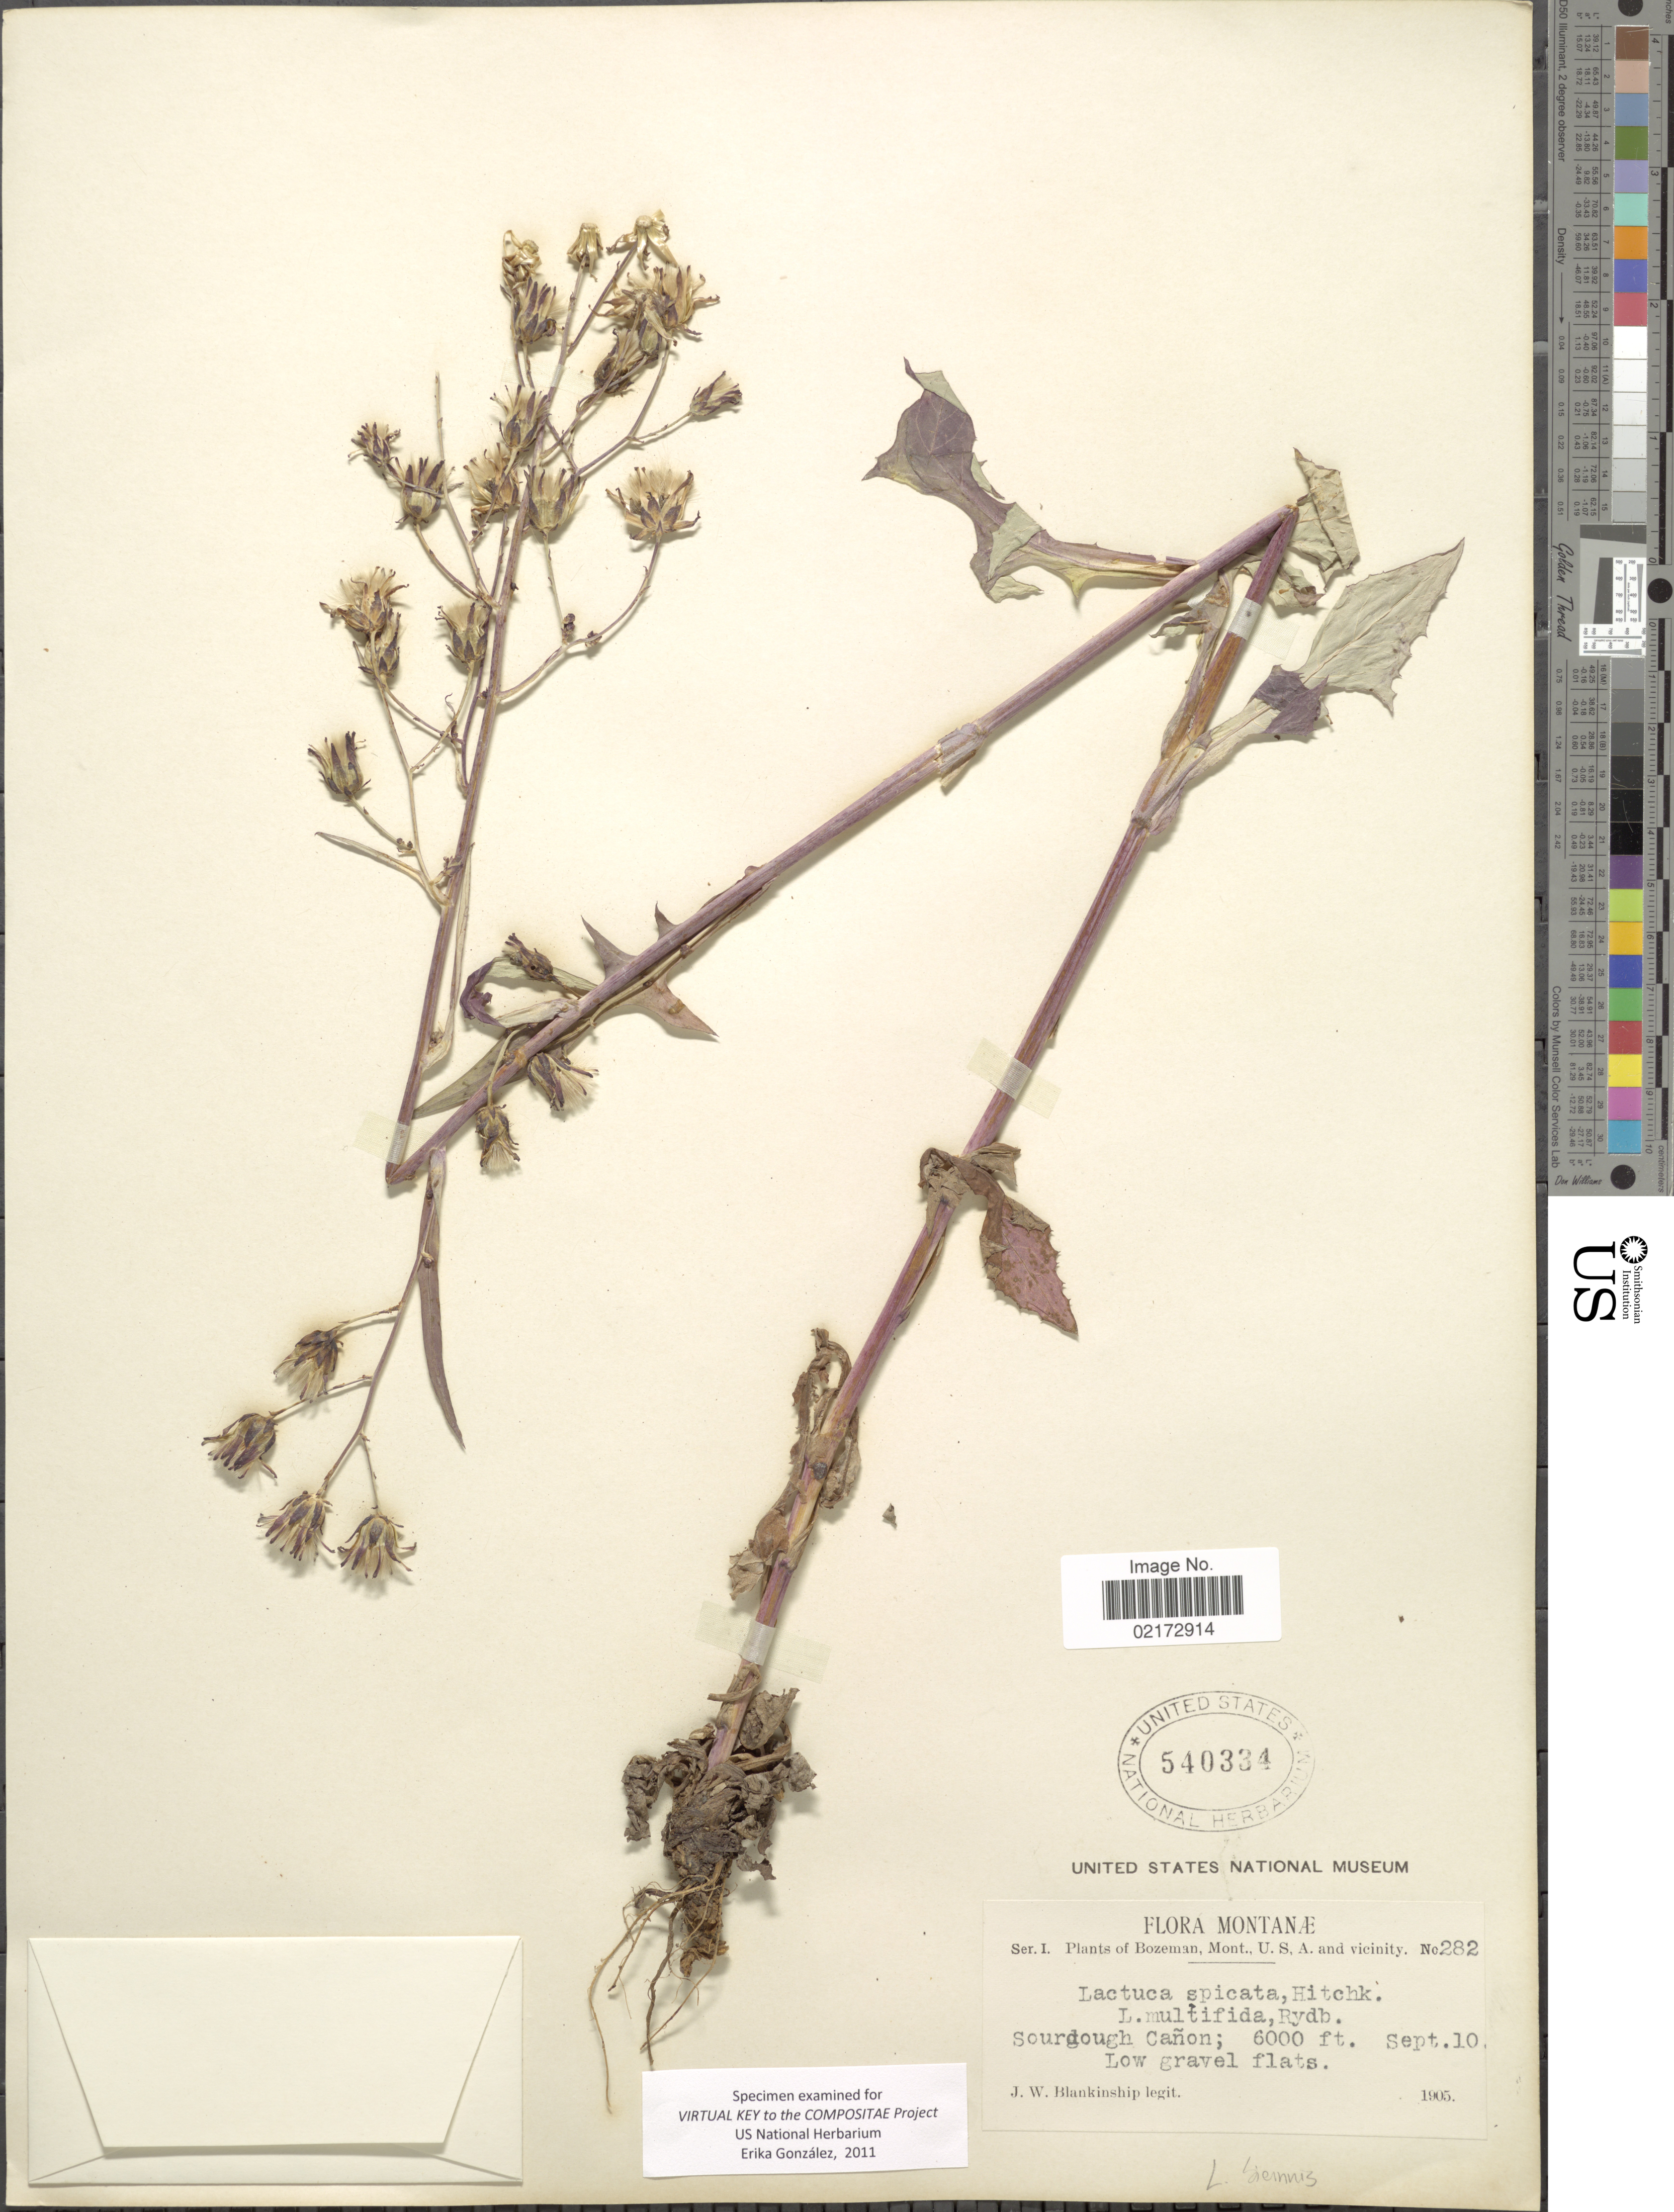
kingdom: Plantae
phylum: Tracheophyta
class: Magnoliopsida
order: Asterales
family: Asteraceae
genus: Lactuca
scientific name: Lactuca biennis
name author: (Moench) Fernald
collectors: J. W. Blankinship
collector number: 282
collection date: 1905-09-10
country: United States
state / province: Montana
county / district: Gallatin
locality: Bozeman, Sourdough Canon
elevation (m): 1829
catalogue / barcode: US 540334